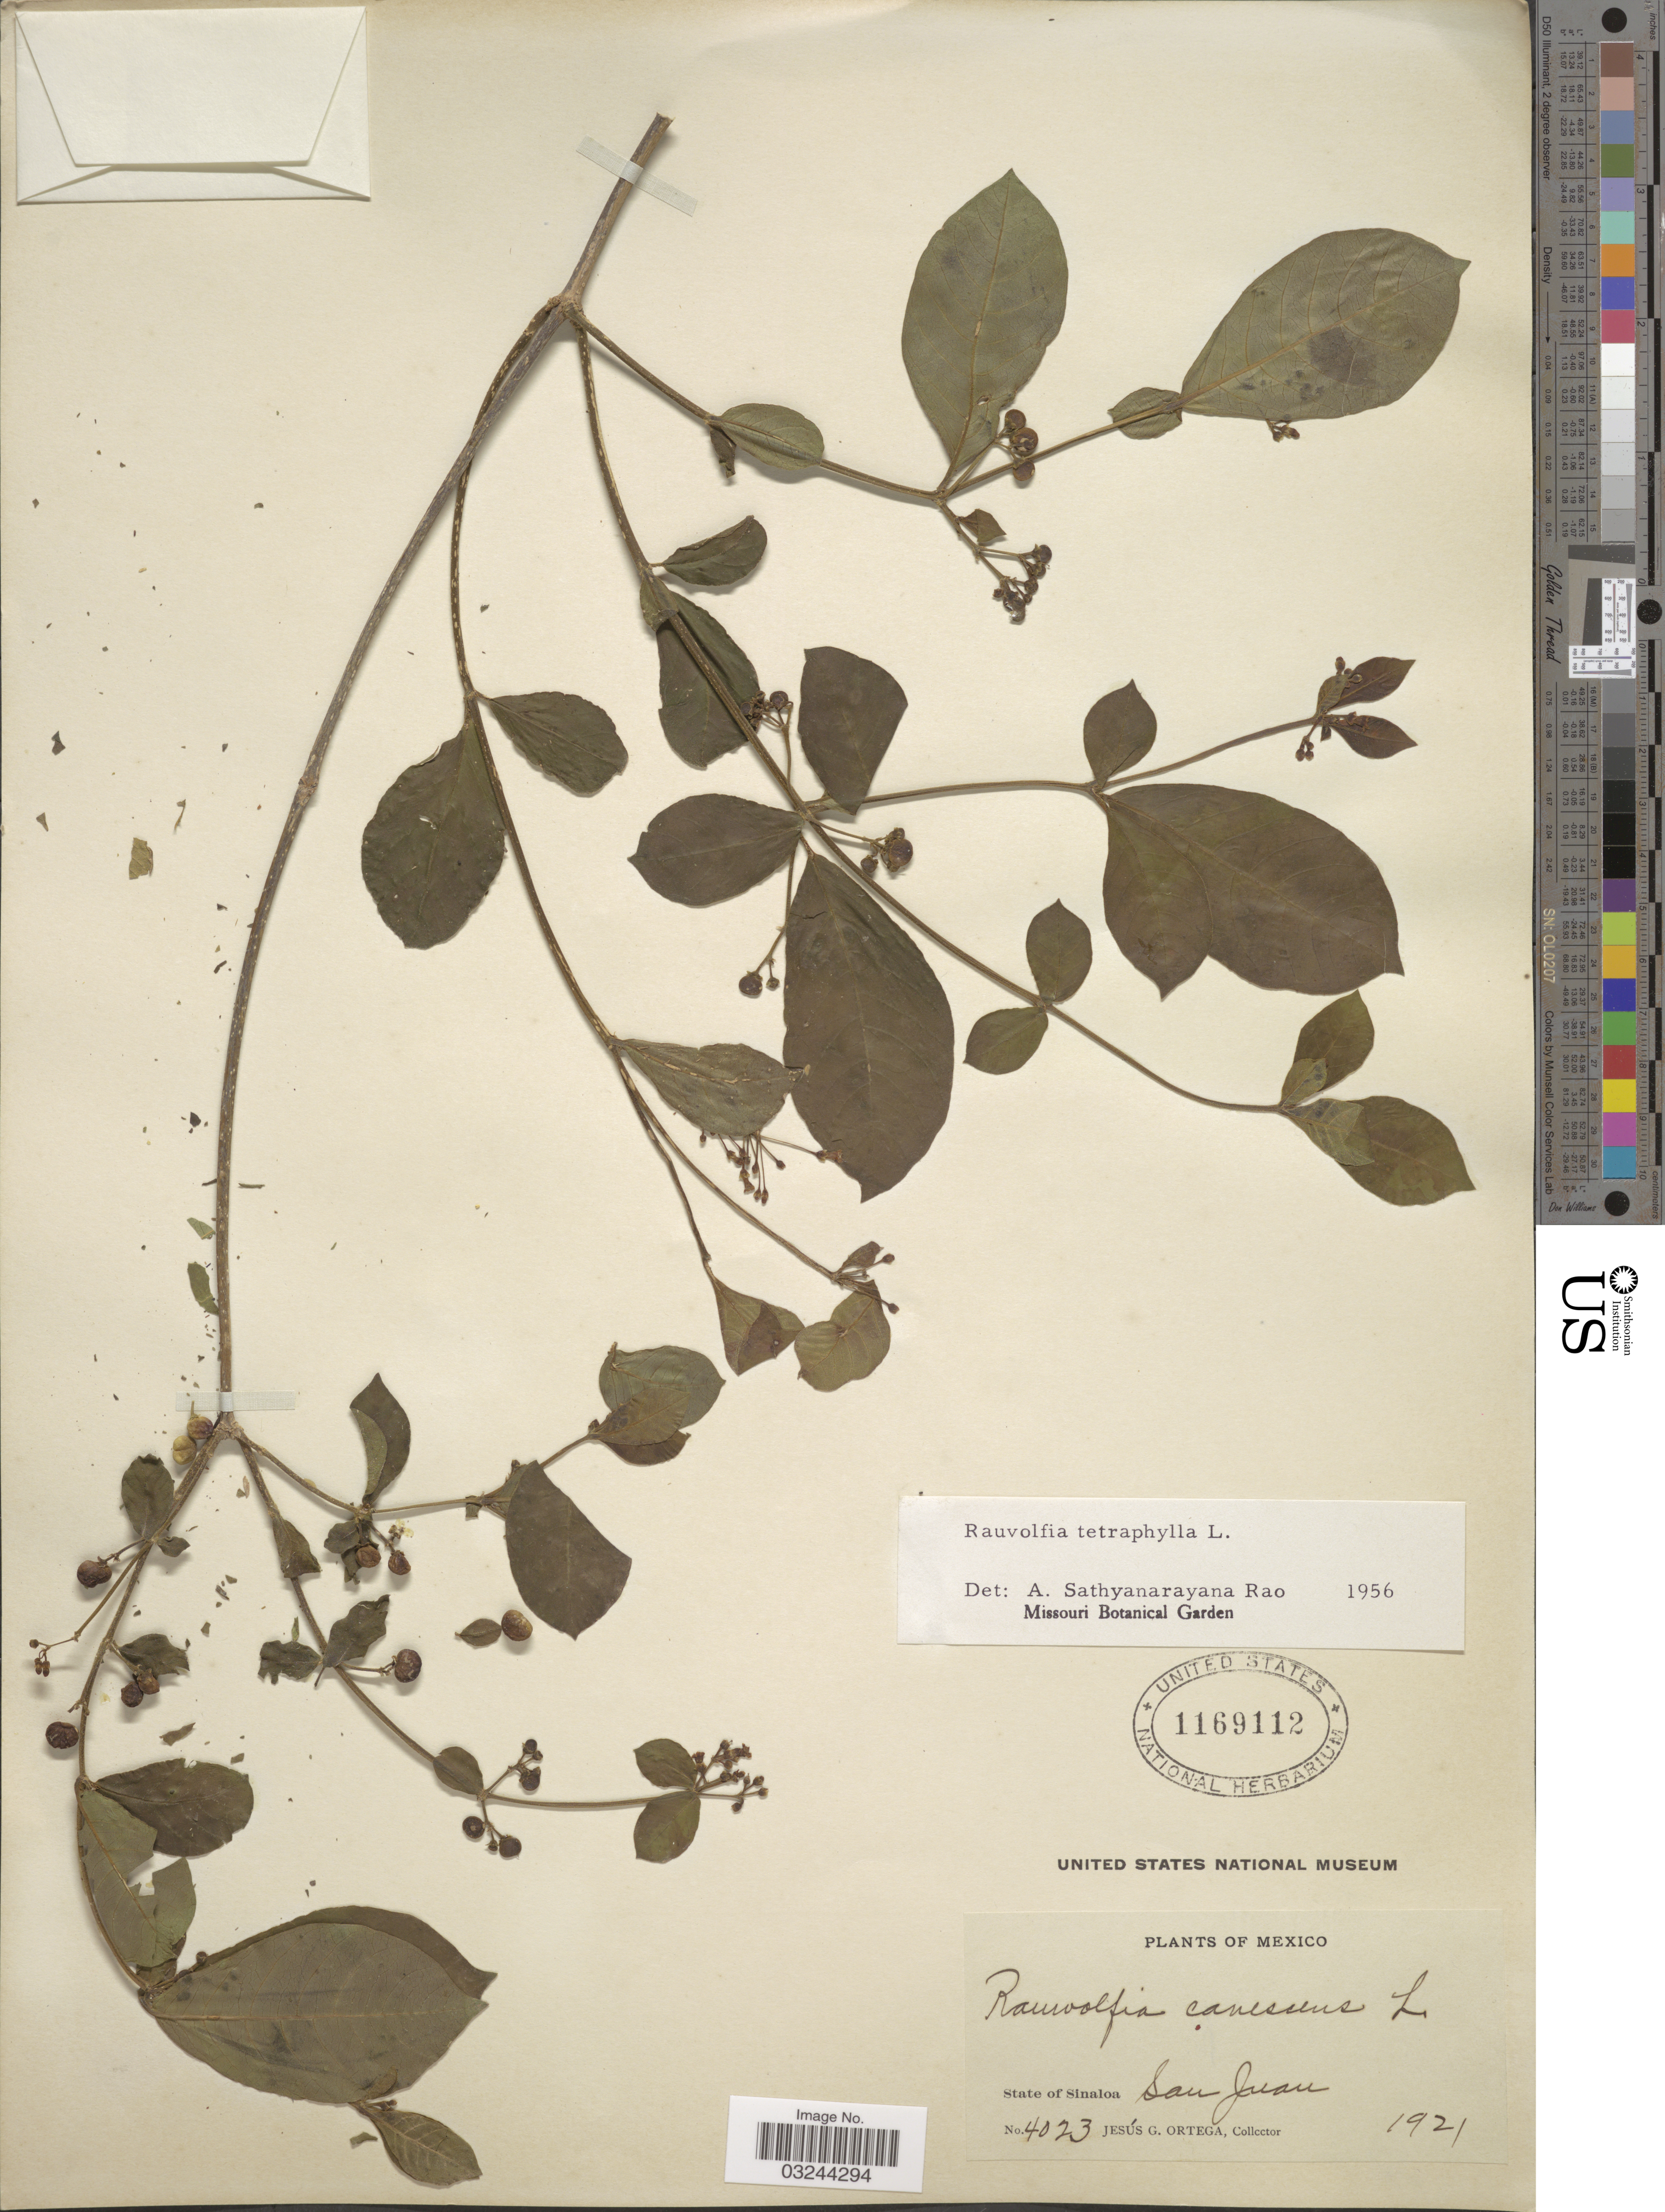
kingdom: Plantae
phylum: Tracheophyta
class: Magnoliopsida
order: Gentianales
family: Apocynaceae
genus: Rauvolfia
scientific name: Rauvolfia tetraphylla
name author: L.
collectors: J. Ortega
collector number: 4023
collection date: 1921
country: Mexico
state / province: Sinaloa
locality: San Juan.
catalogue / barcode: US 1169112